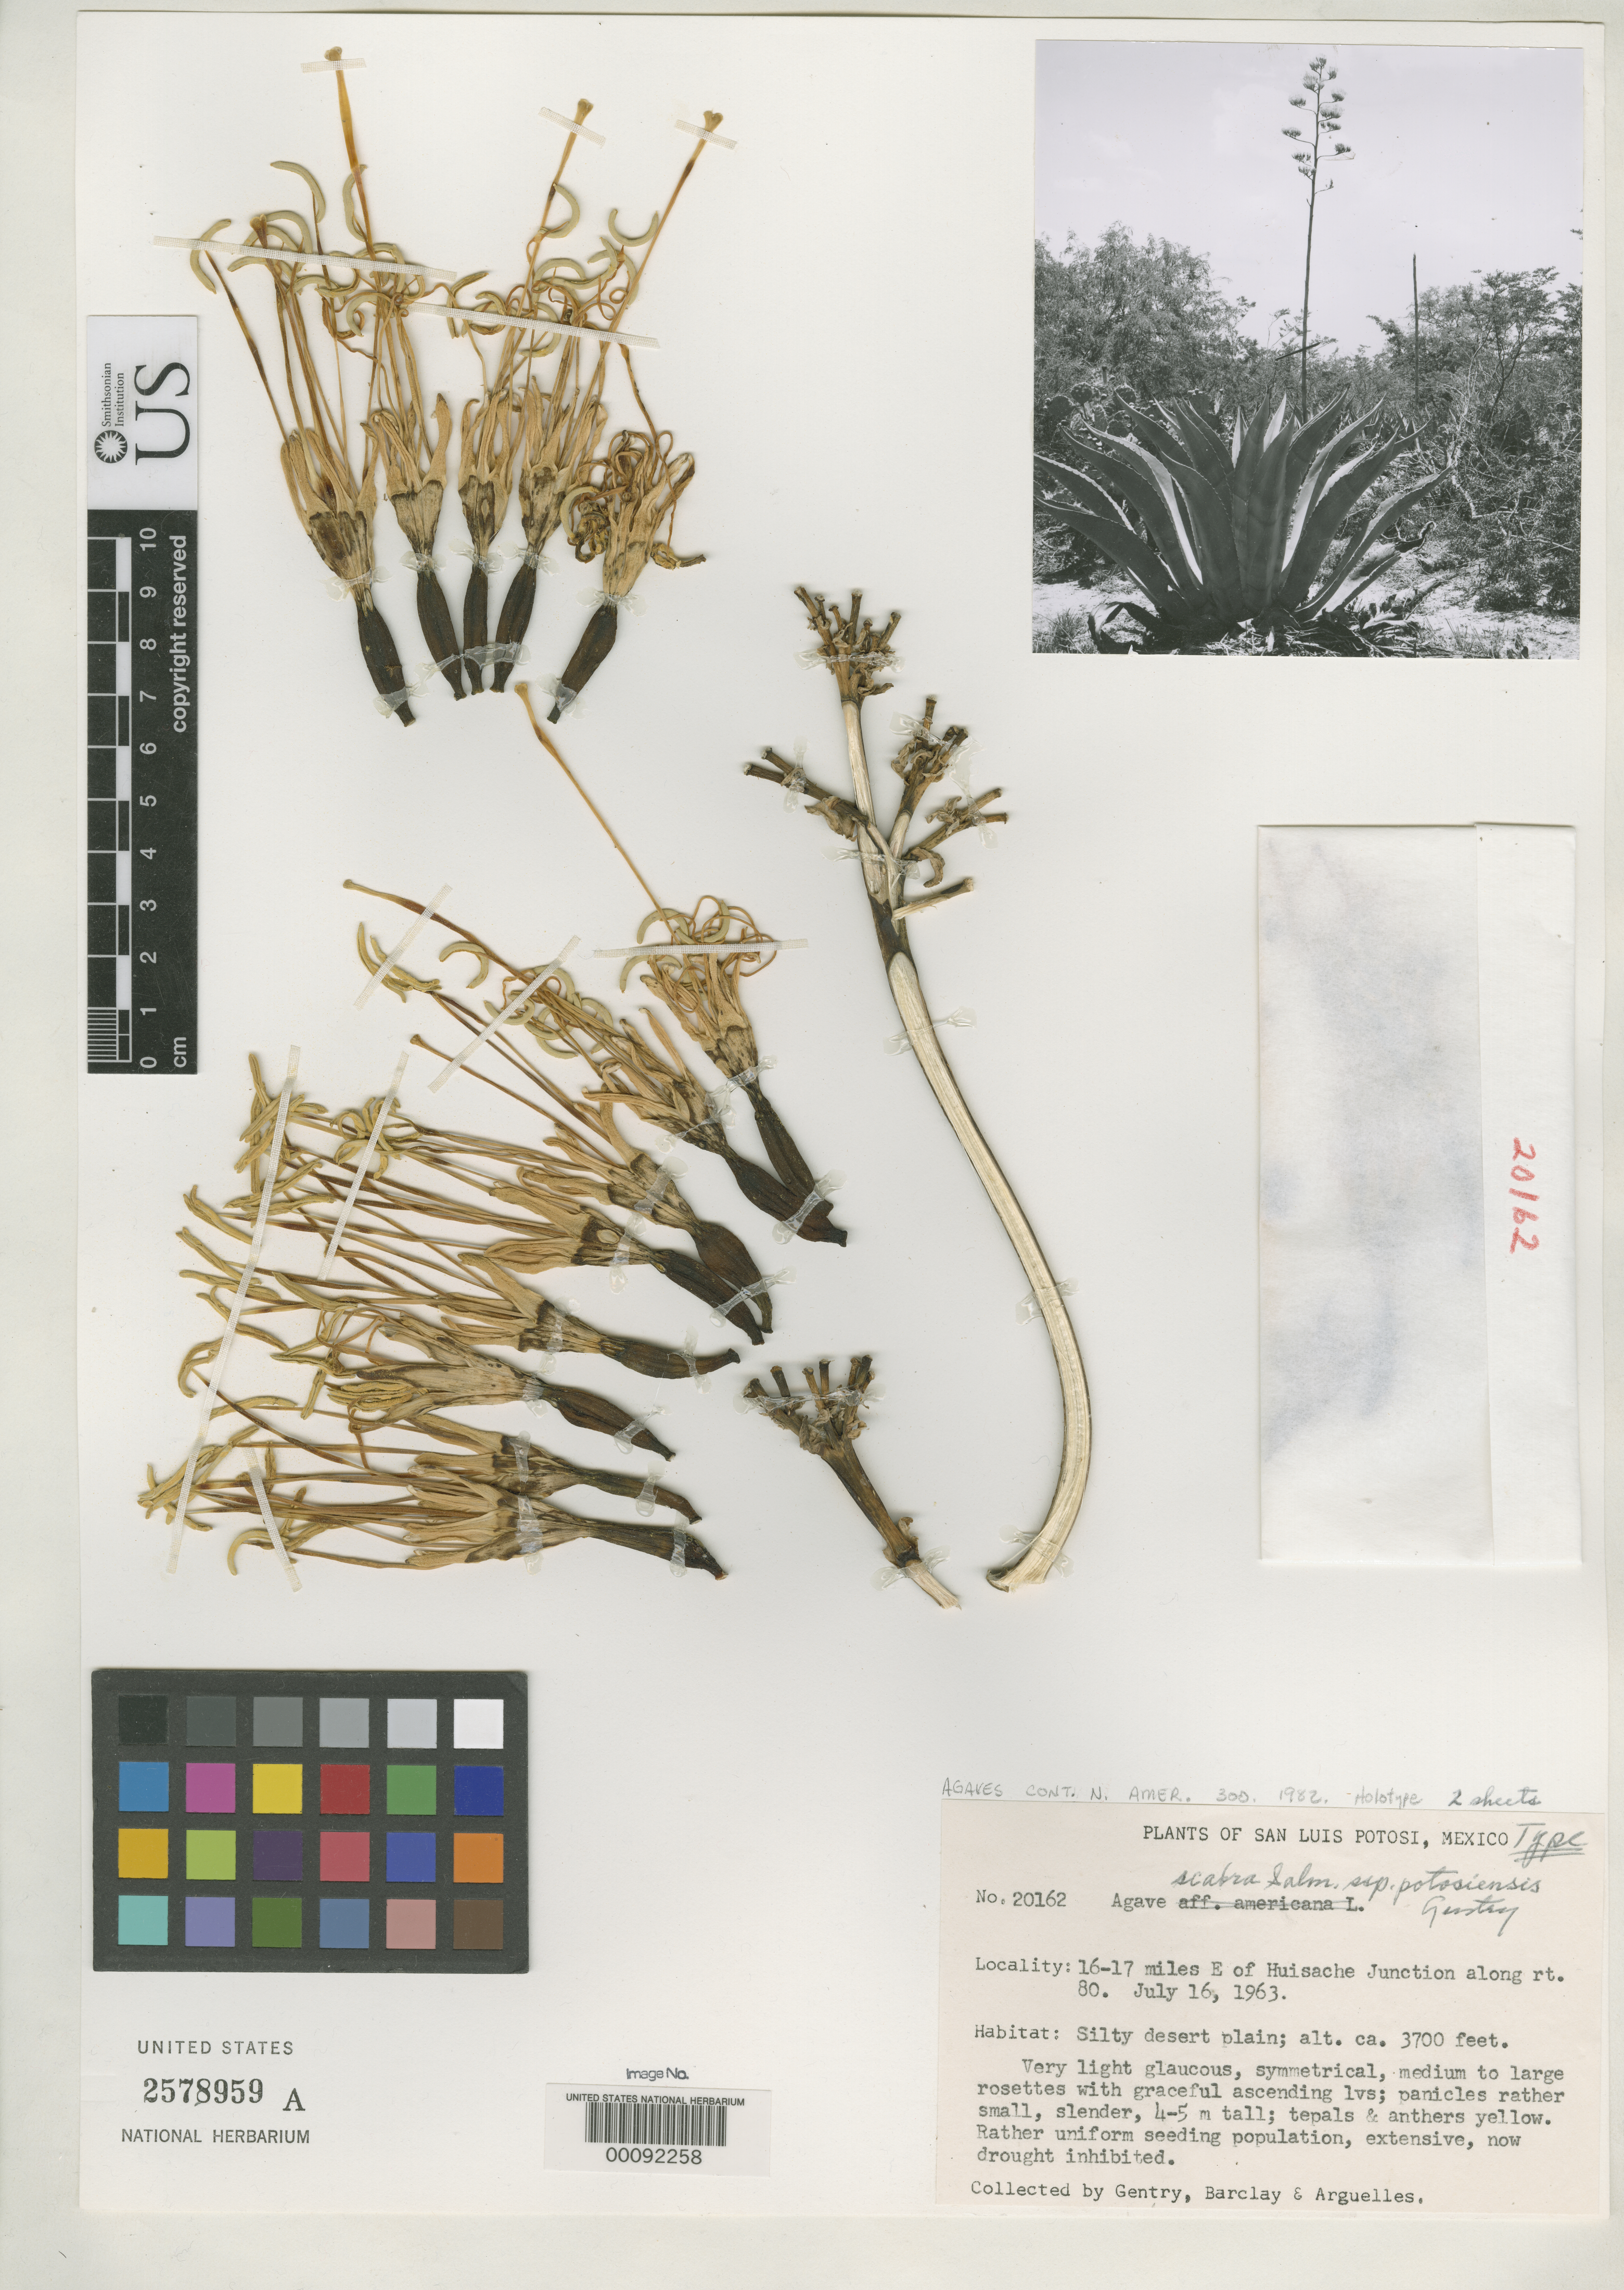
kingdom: Plantae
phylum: Tracheophyta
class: Liliopsida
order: Asparagales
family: Asparagaceae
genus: Agave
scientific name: Agave scabra subsp. potosiensis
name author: Gentry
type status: Holotype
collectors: H. S. Gentry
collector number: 20162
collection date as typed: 16 Jul 1963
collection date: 1963-07-16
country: Mexico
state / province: San Luis Potosi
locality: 16-17 mi E of Huisache Junct. along rte. 80.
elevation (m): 1128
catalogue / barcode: US 2578959